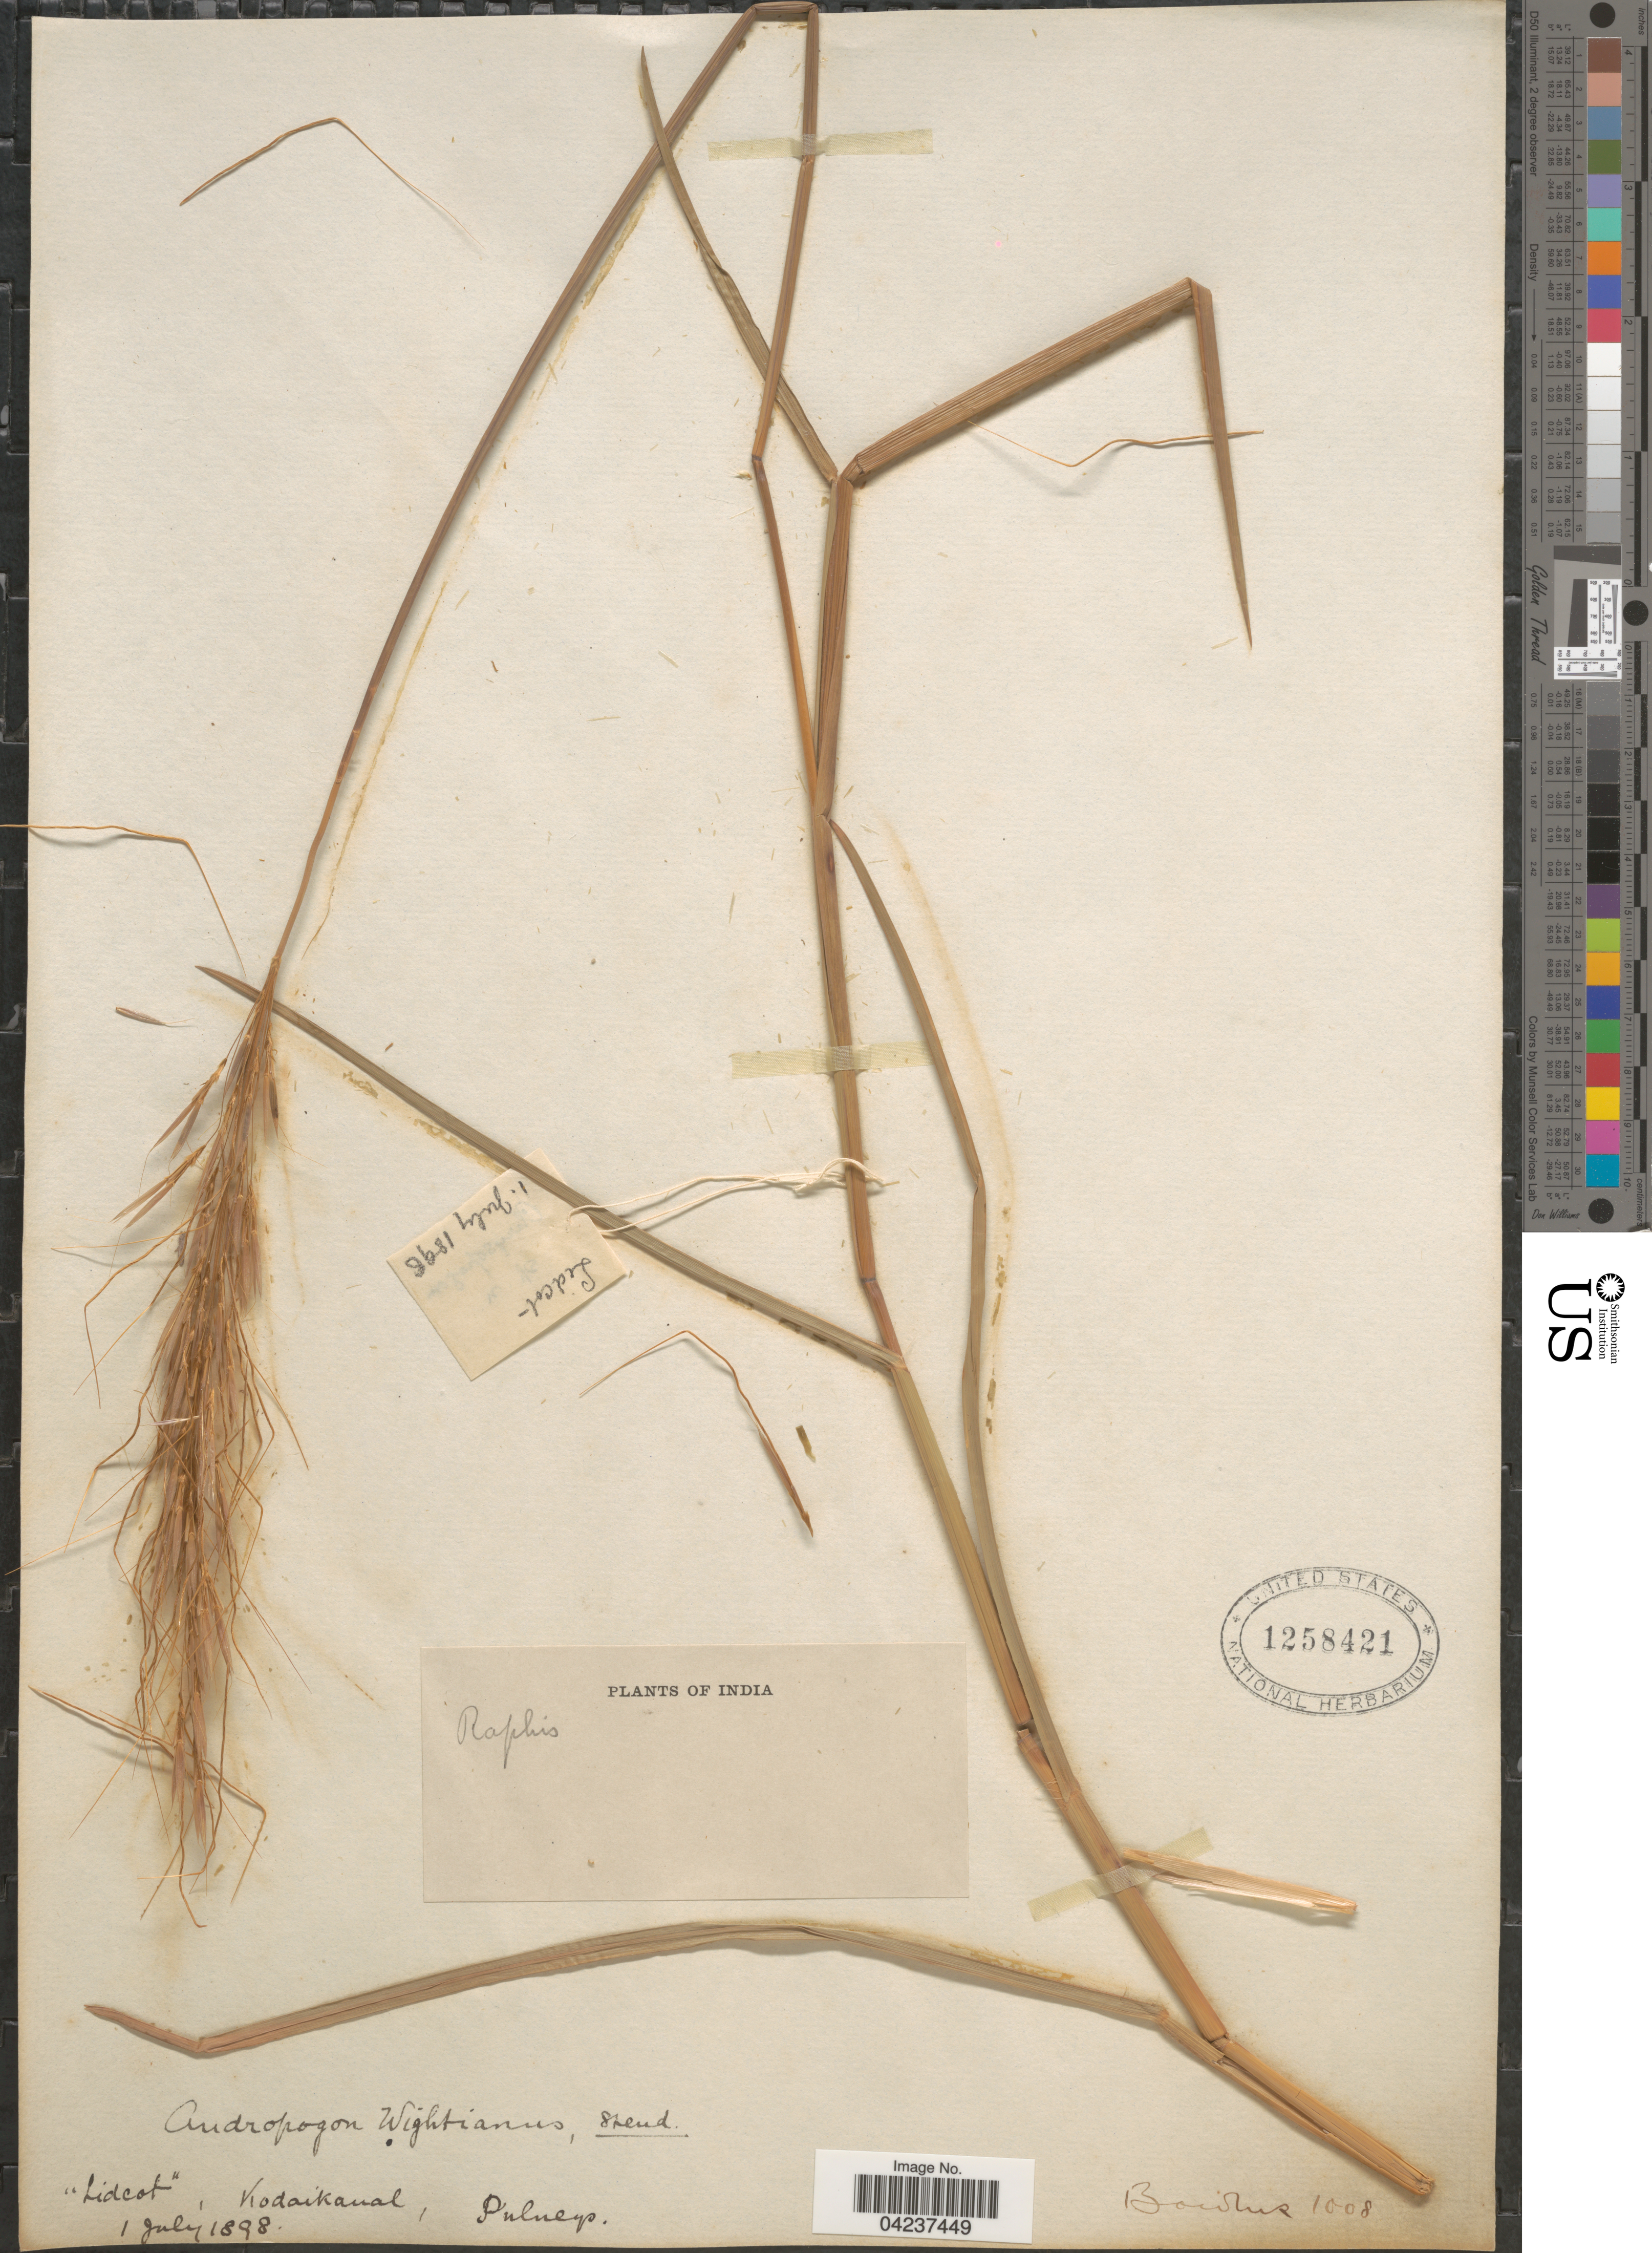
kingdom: Plantae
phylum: Tracheophyta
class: Liliopsida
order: Poales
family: Poaceae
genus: Chrysopogon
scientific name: Chrysopogon orientalis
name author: (Desv.) A. Camus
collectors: -- Bourne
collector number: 1008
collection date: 1898-07-01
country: India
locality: Kodaikanal. Pulneys.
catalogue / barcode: US 1258421